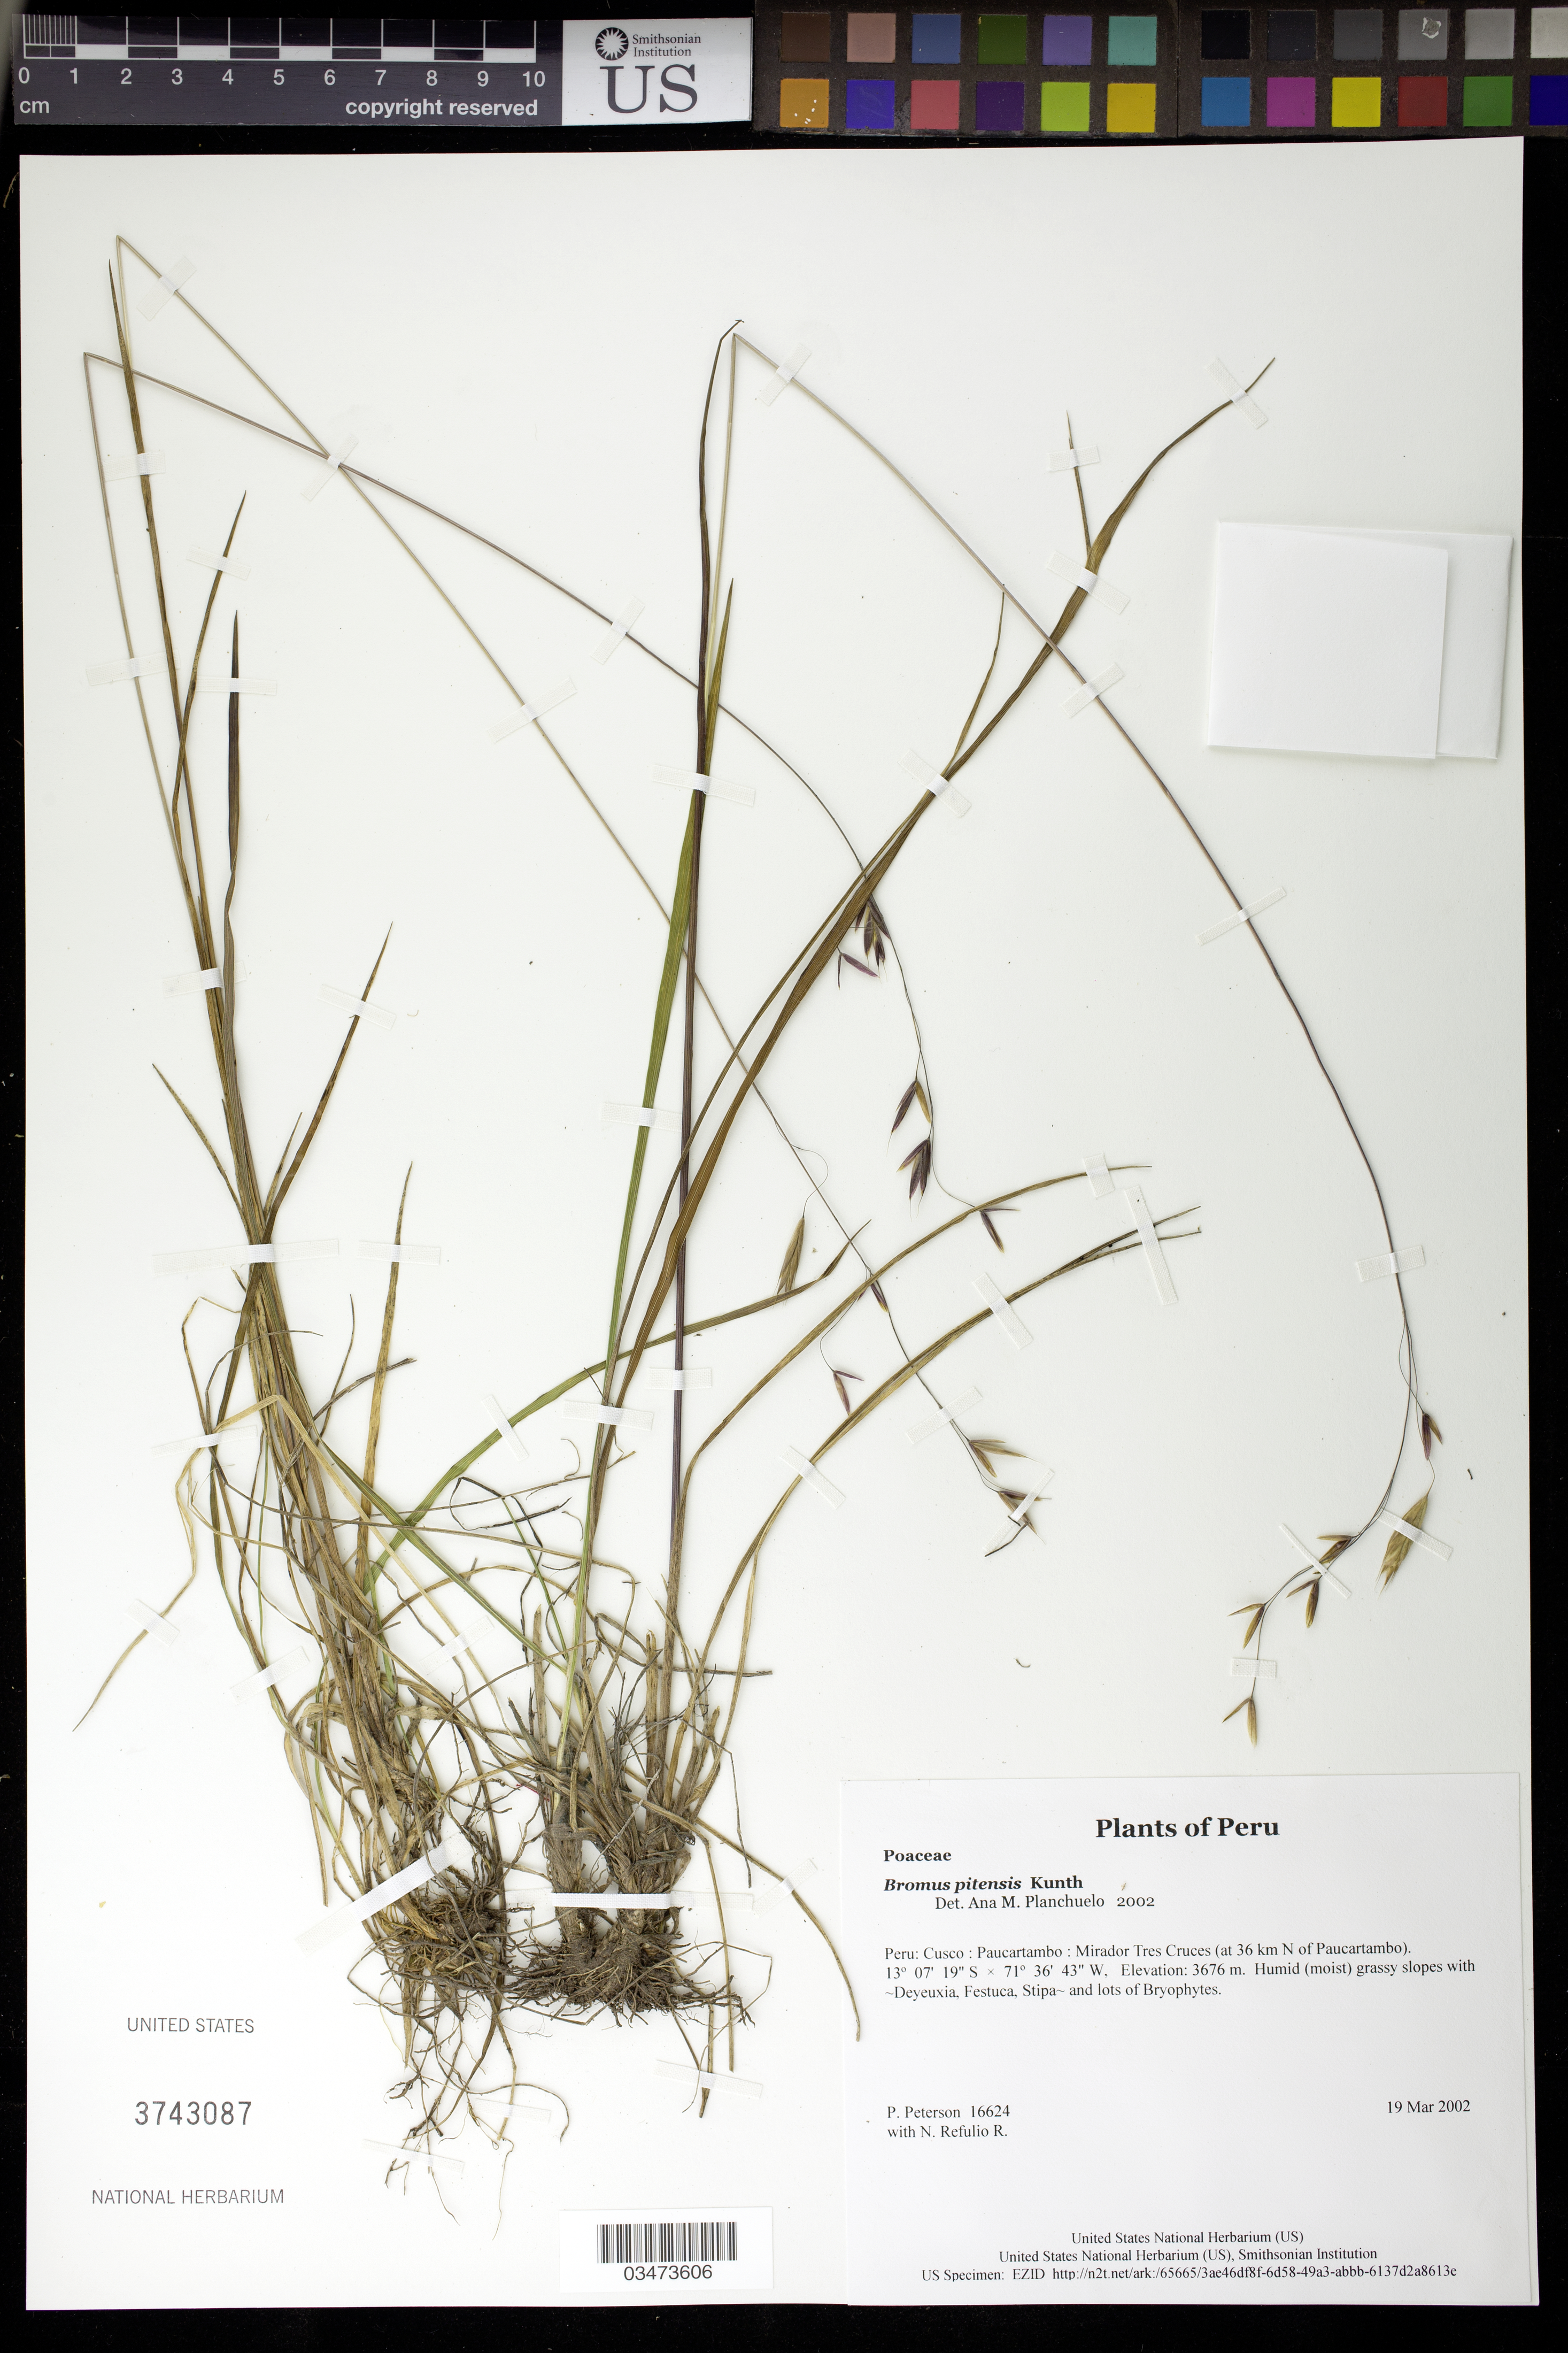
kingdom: Plantae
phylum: Tracheophyta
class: Liliopsida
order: Poales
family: Poaceae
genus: Bromus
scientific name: Bromus pitensis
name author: Kunth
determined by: Planchuelo, A. M.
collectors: P. M. Peterson & N. Refulio-Rodríguez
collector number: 16624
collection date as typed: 19 Mar 2002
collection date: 2002-03-19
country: Peru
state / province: Cusco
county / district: Paucartambo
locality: Mirador Tres Cruces (at 36 km N of Paucartambo).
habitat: Humid (moist) grassy slopes with ~Deyeuxia, Festuca, Stipa~ and lots of Bryophytes.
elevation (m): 3676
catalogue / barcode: US 3743087